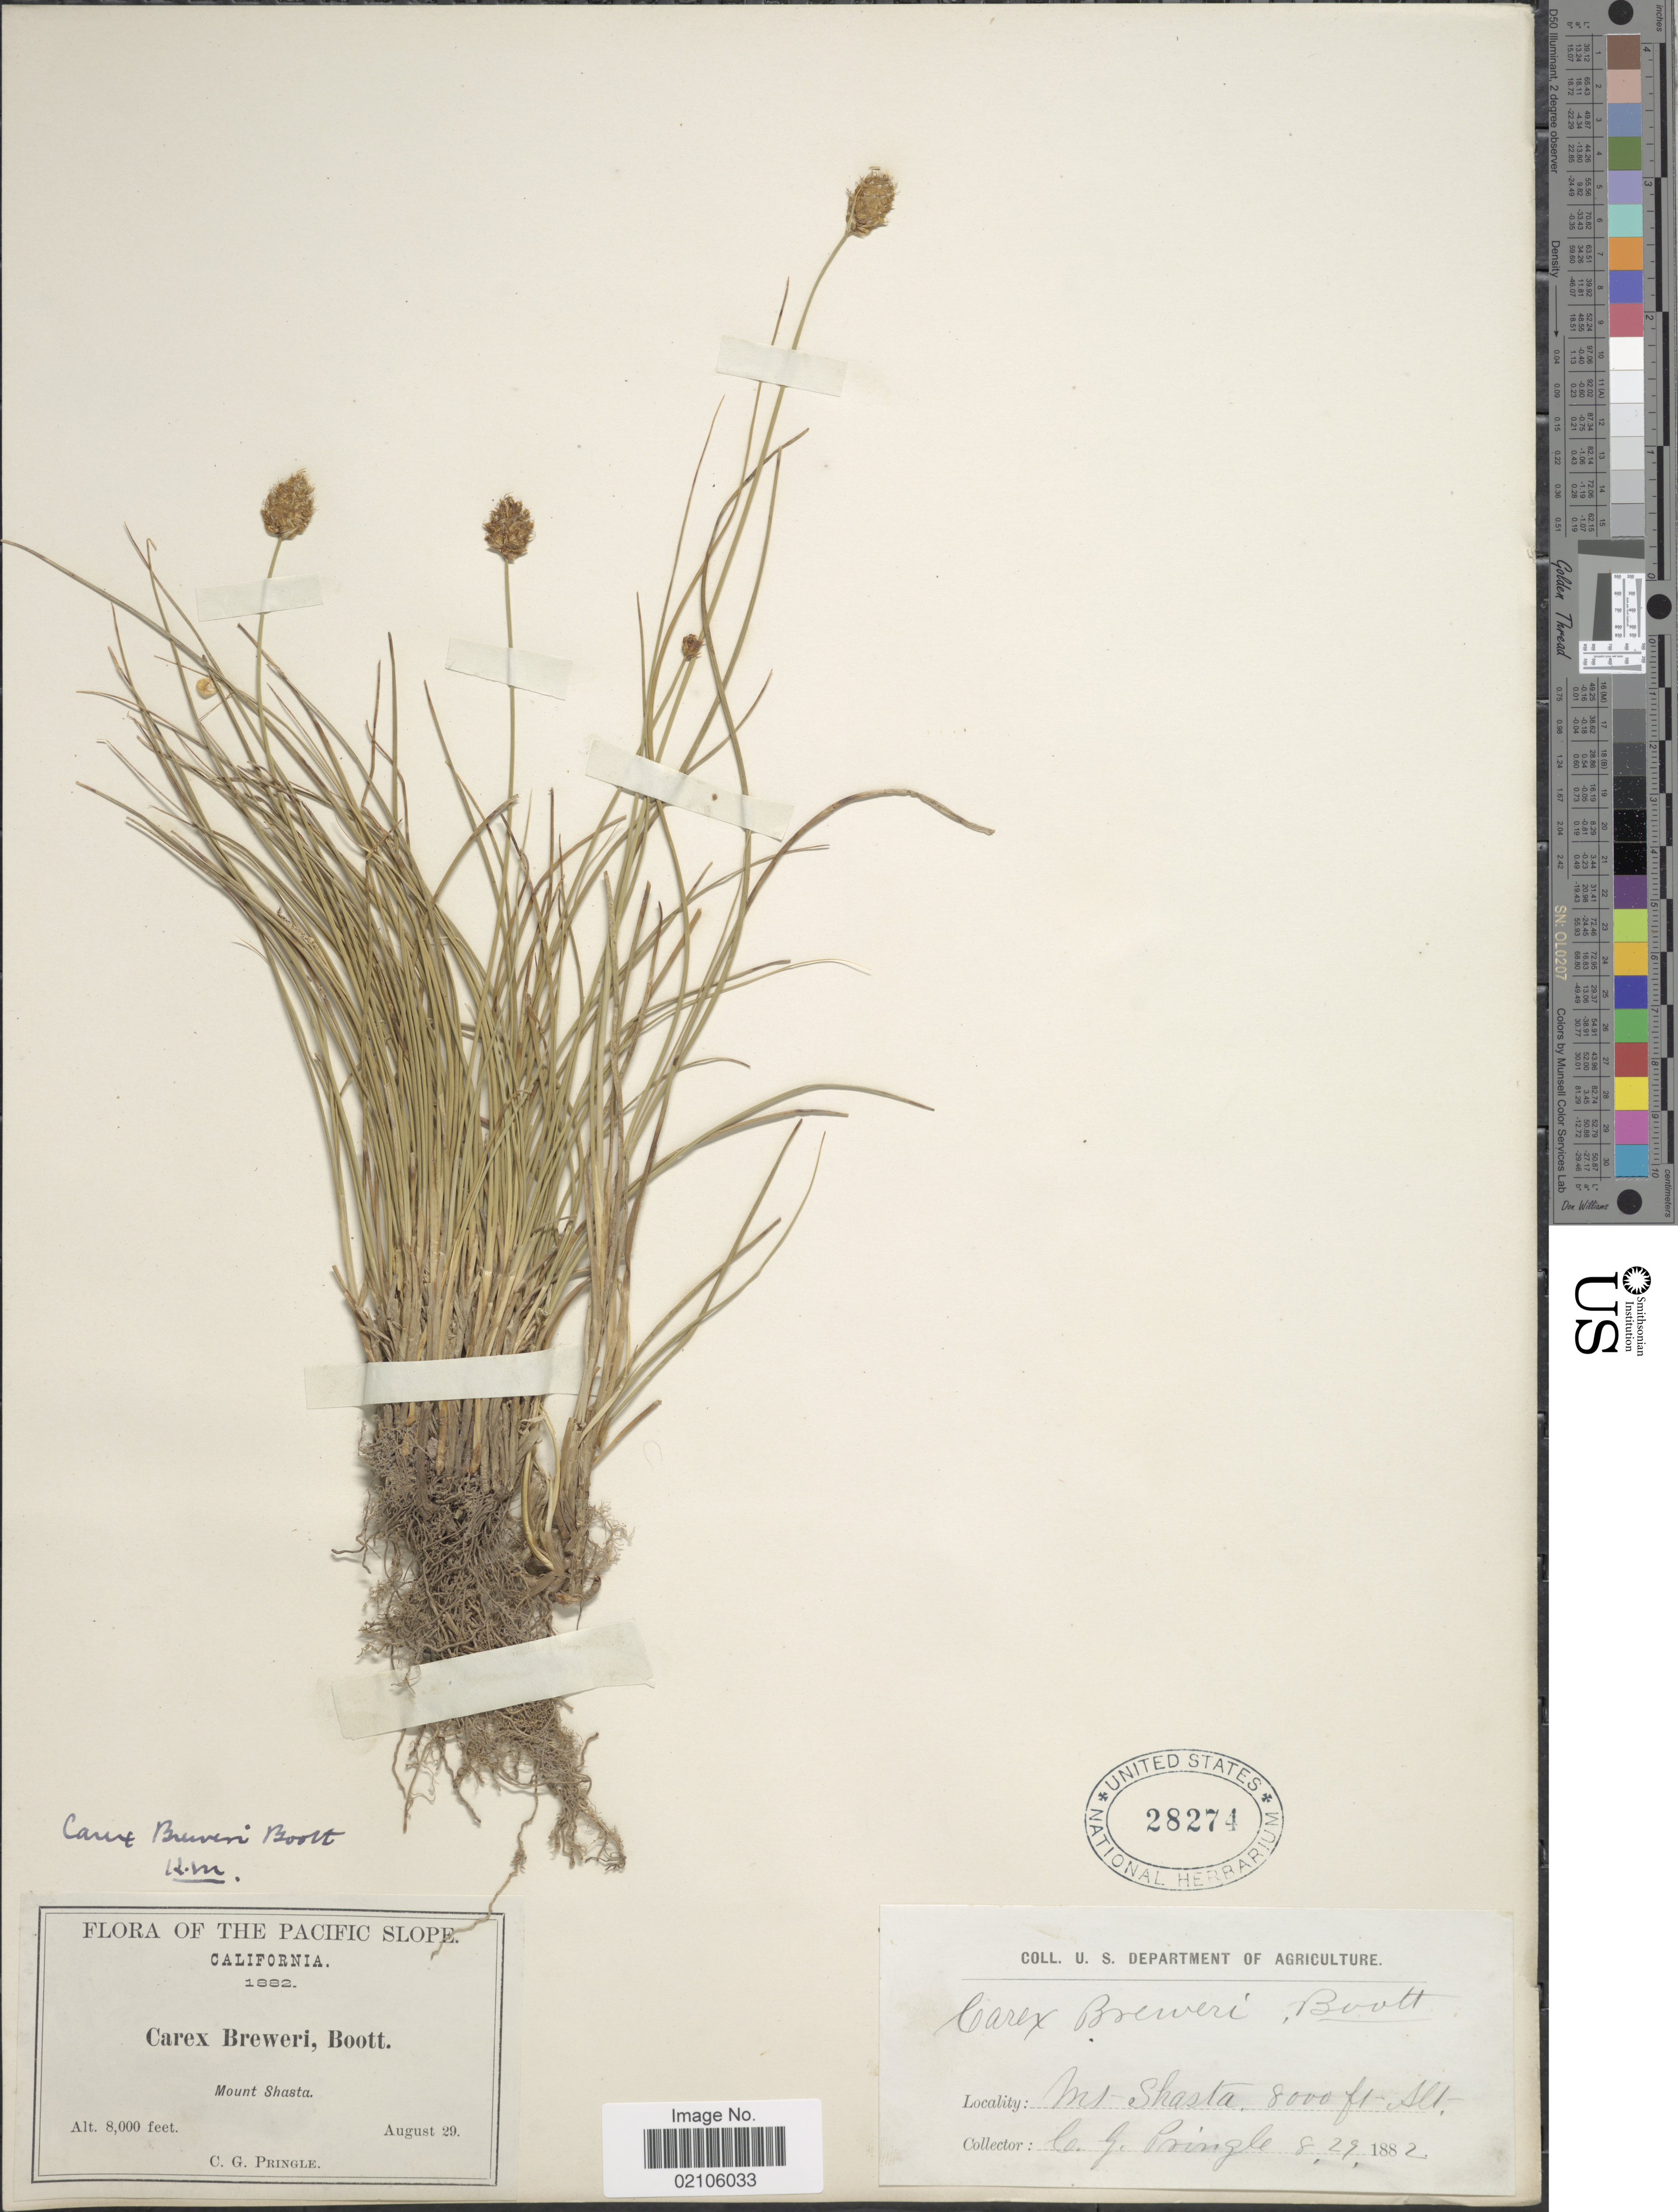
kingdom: Plantae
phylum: Tracheophyta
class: Liliopsida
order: Poales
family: Cyperaceae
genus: Carex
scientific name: Carex breweri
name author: Boott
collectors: C. G. Pringle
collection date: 1882-08-29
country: United States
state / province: California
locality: The Pacific Slope, Mount Shasta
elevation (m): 2438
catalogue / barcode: US 28274